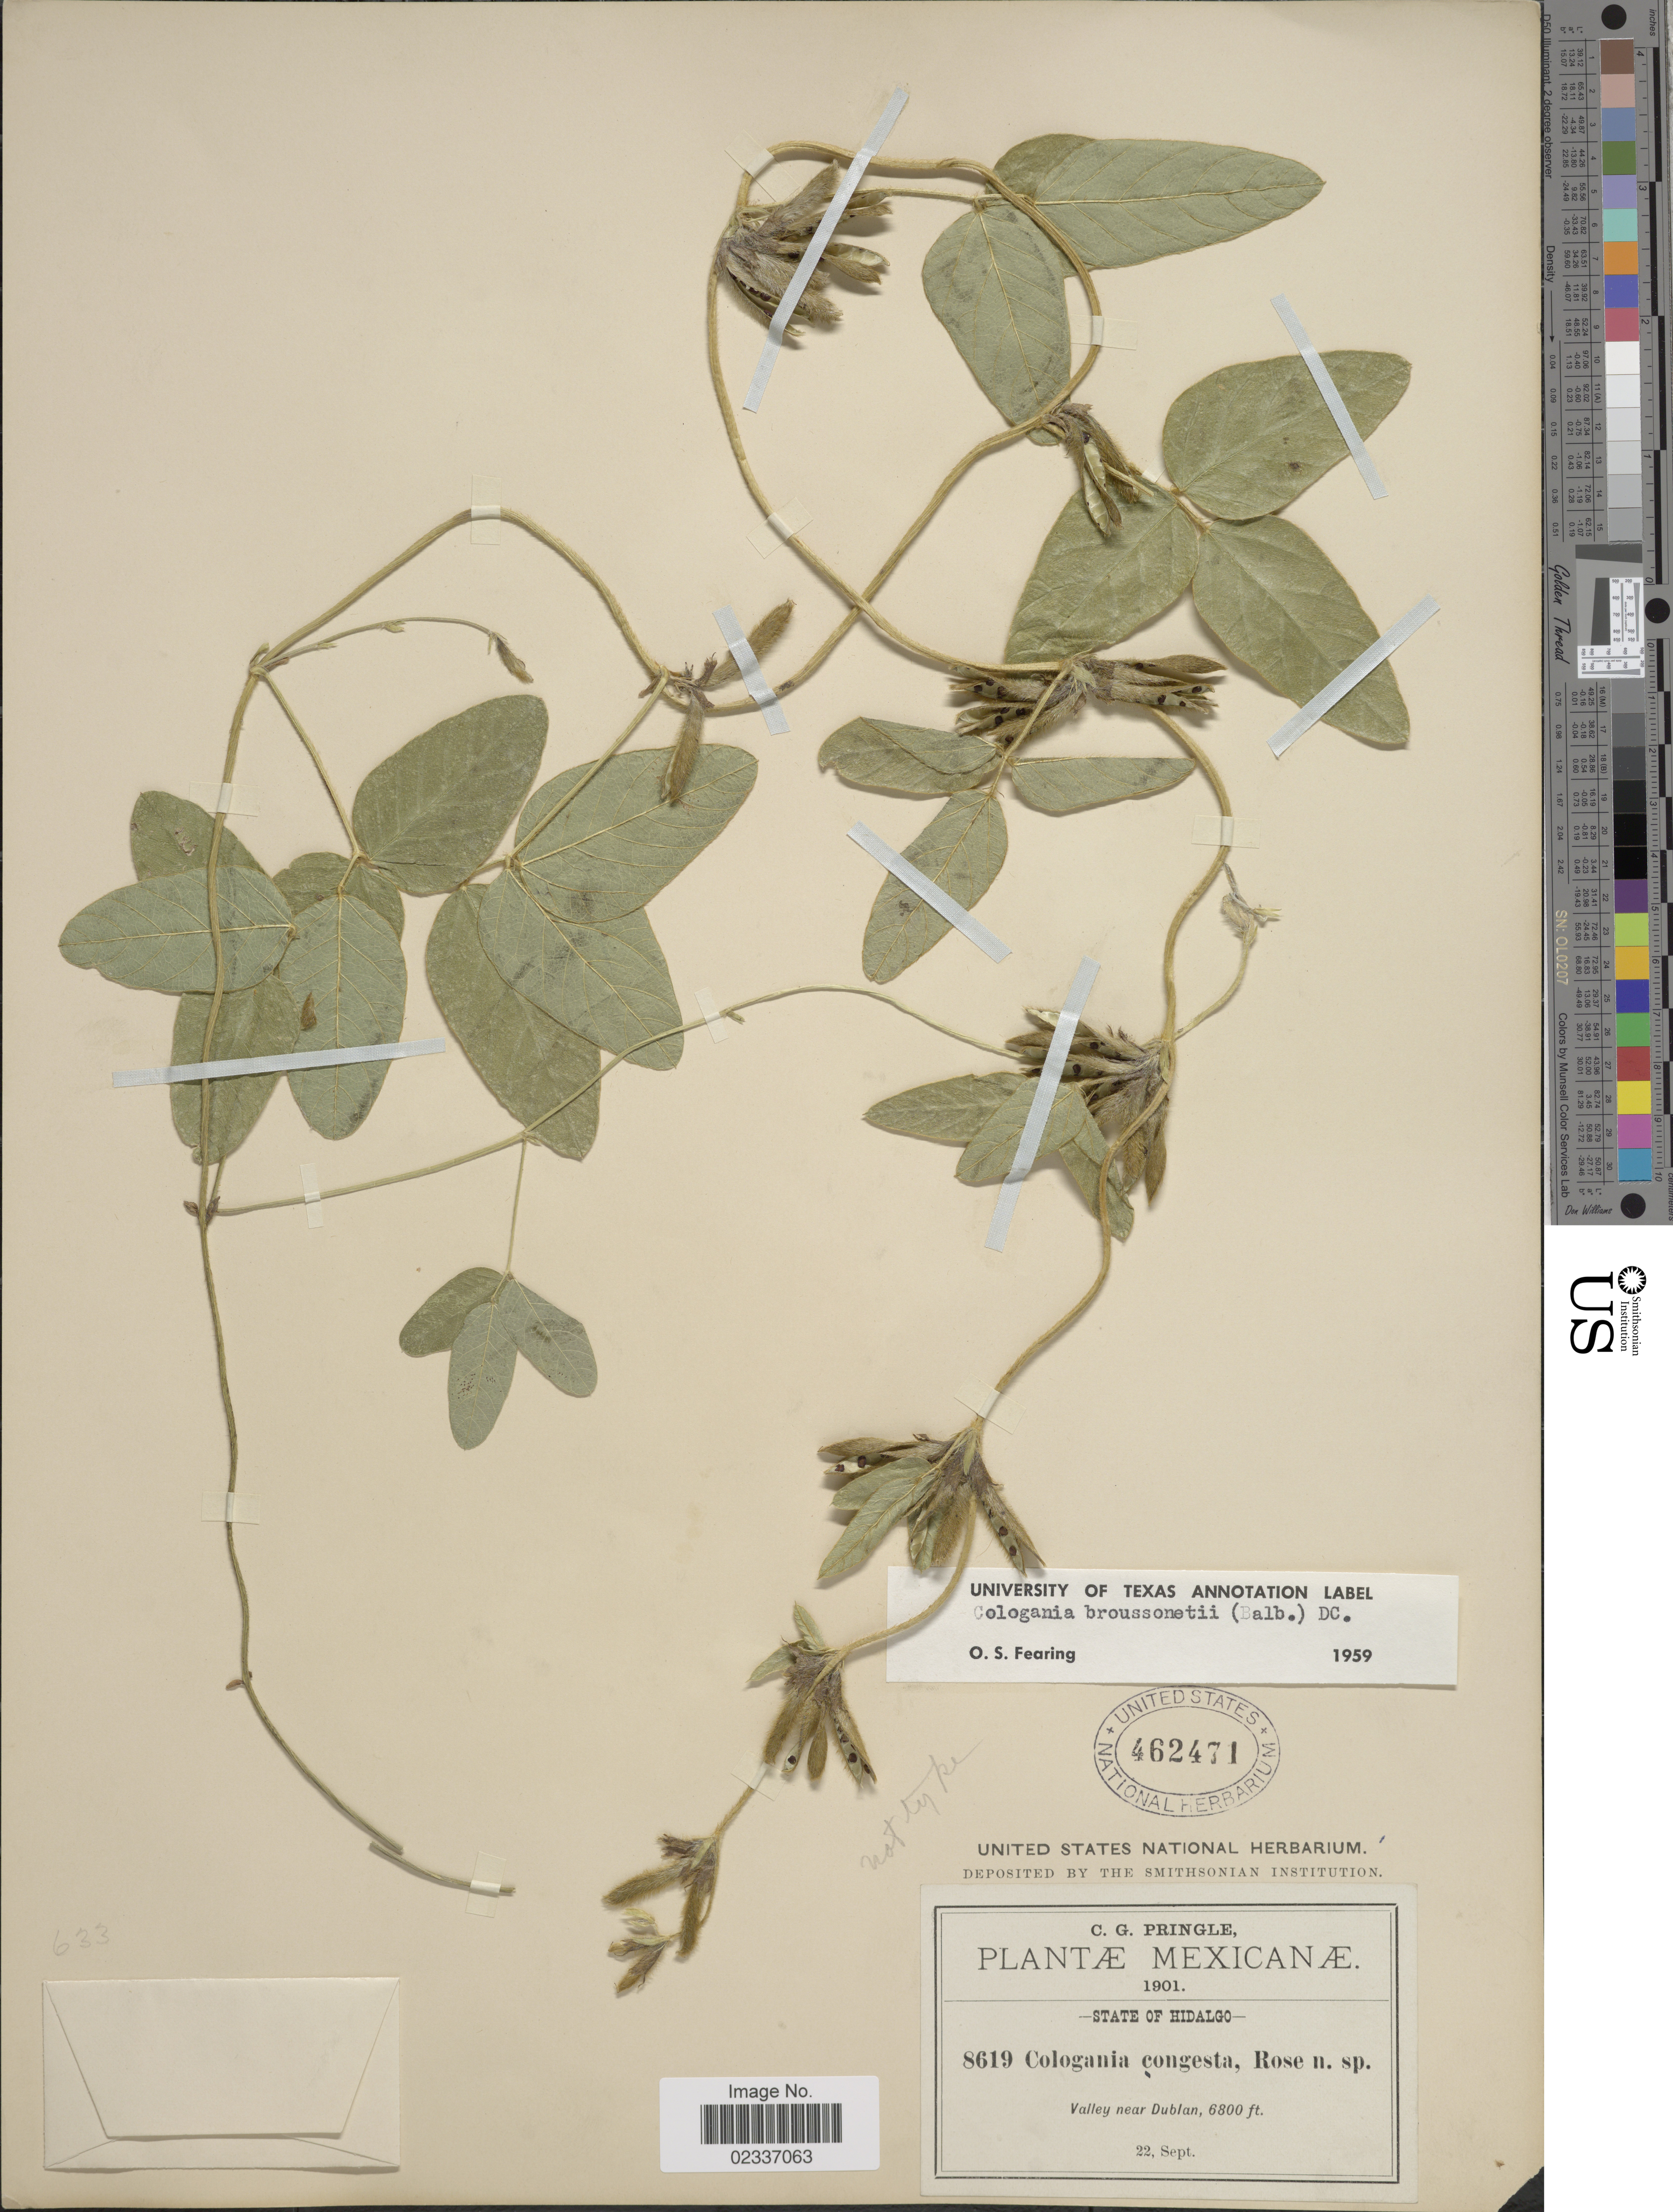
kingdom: Plantae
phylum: Tracheophyta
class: Magnoliopsida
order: Fabales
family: Fabaceae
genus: Cologania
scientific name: Cologania broussonetii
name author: (Balb.) DC.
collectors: C. G. Pringle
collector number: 8619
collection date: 1901-09-22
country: Mexico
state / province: Hidalgo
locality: Valley near Dublan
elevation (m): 2073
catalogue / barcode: US 462471